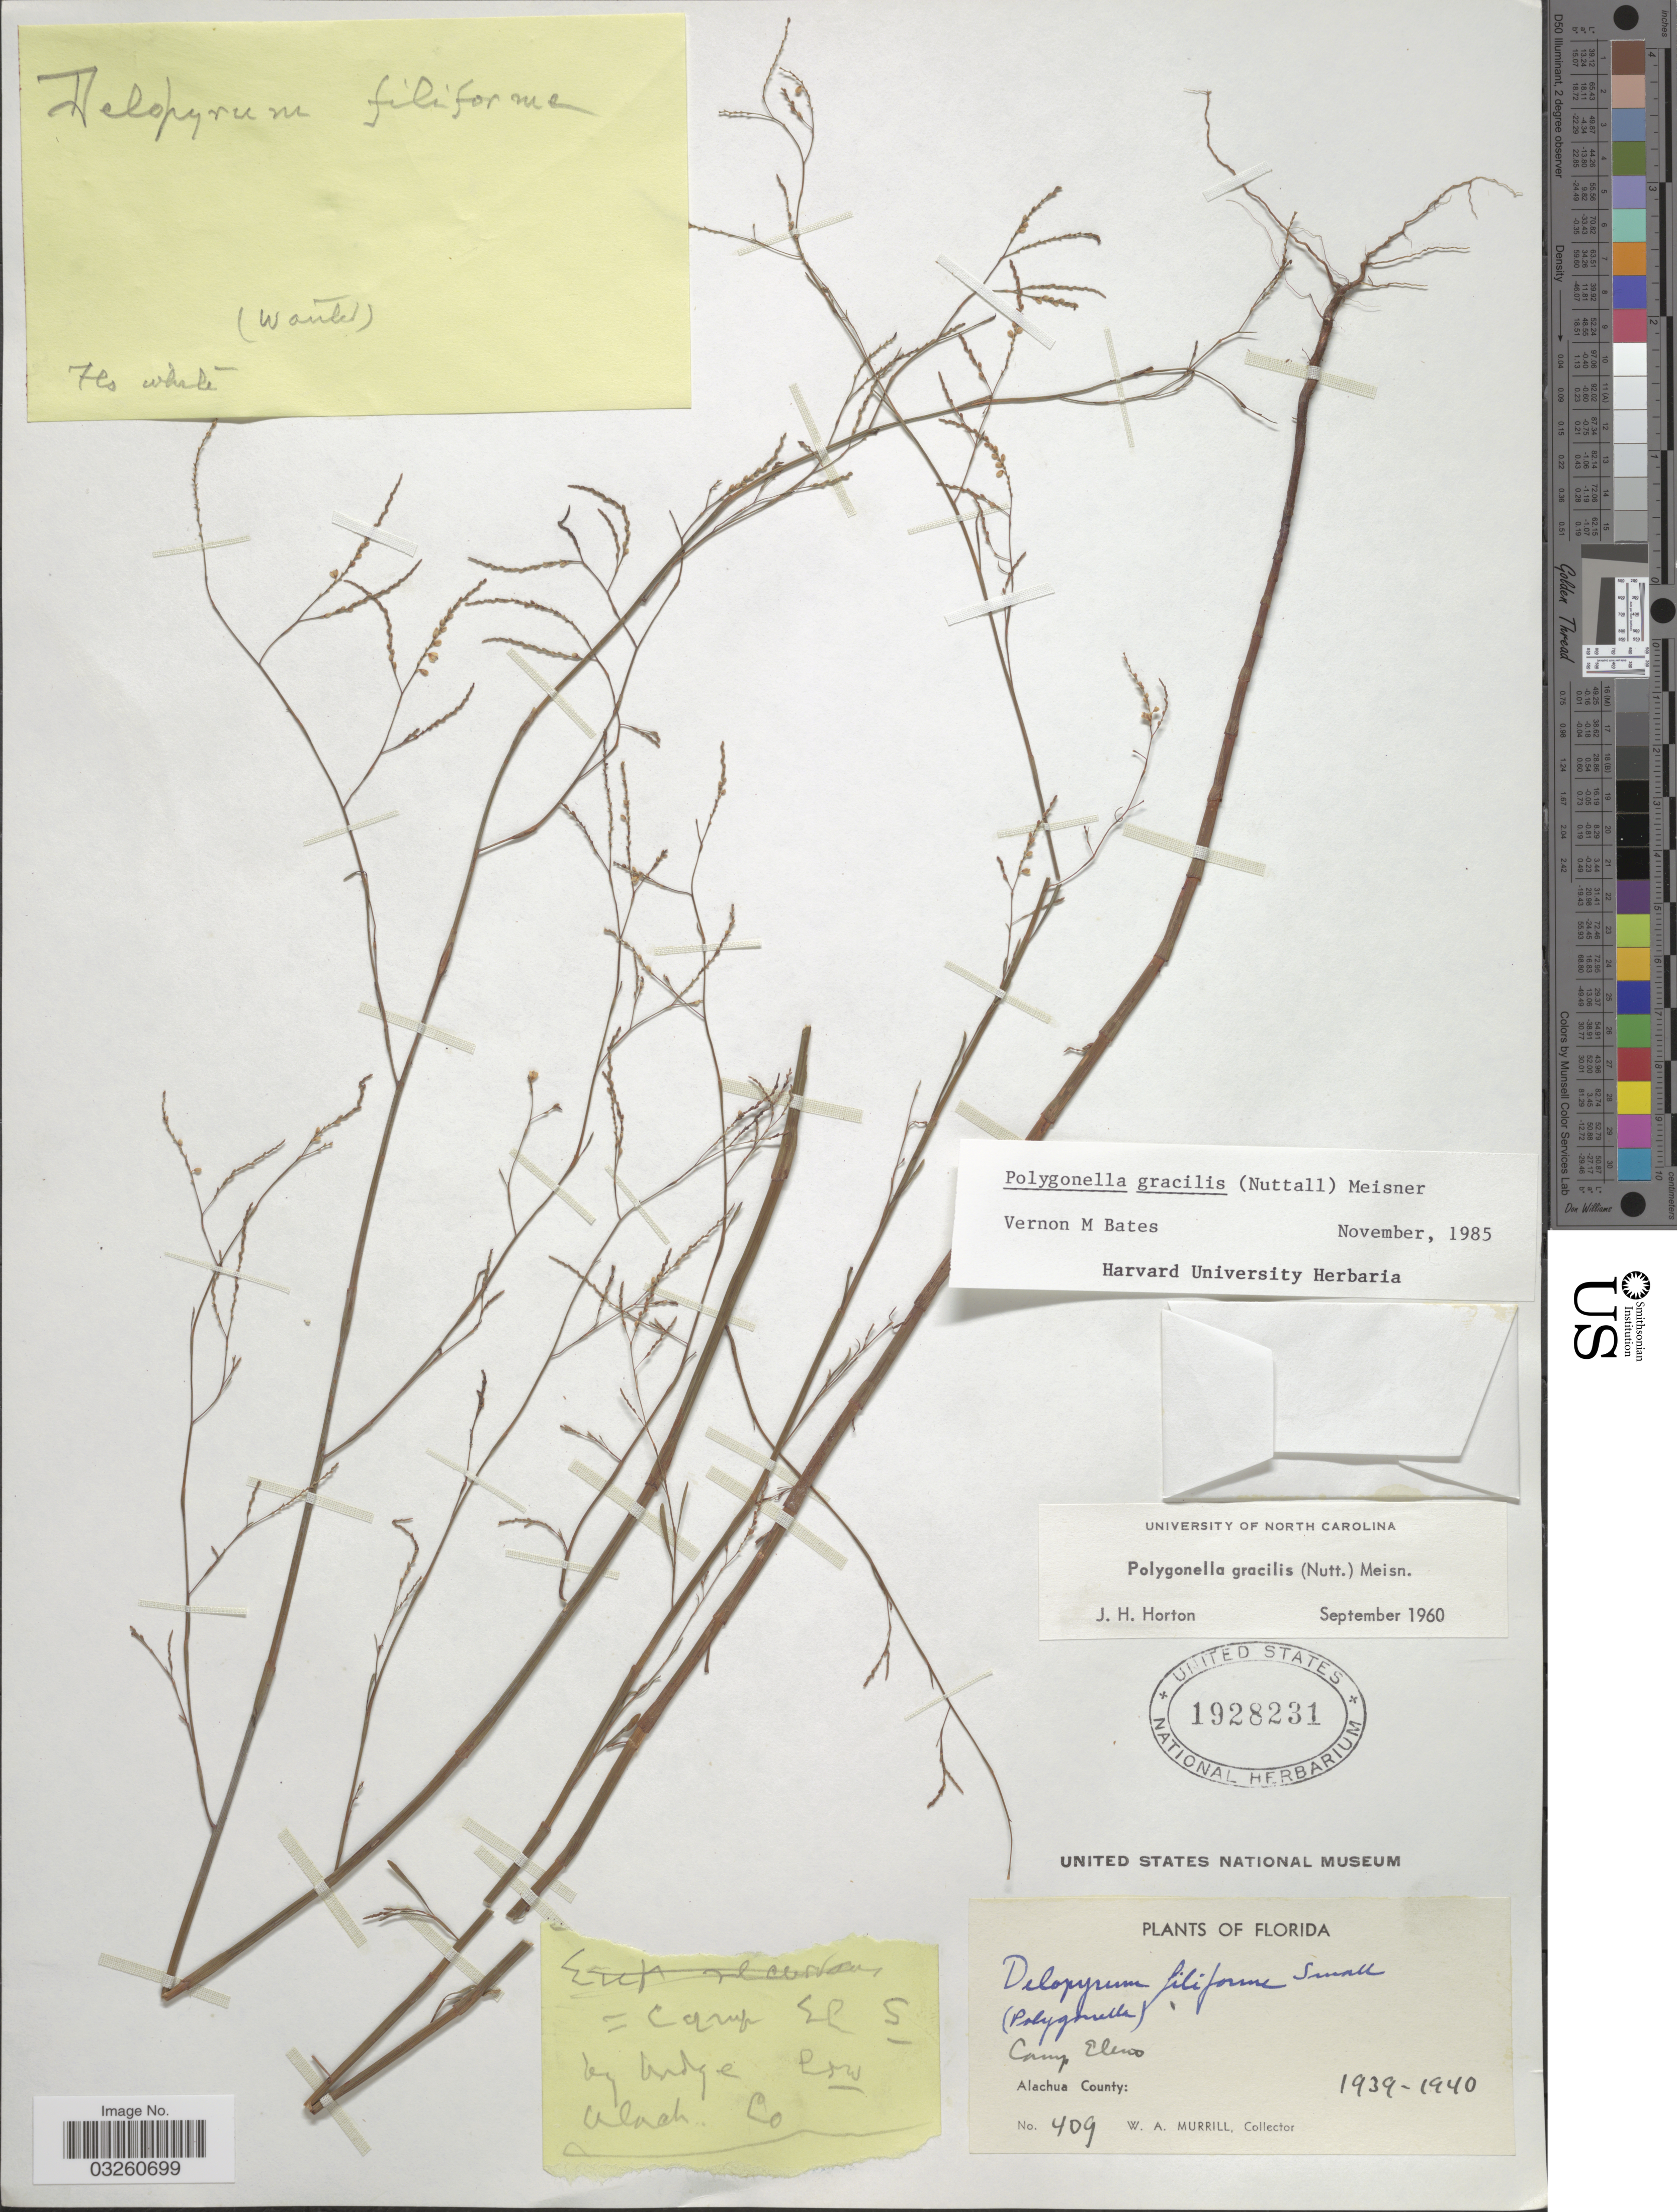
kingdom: Plantae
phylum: Tracheophyta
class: Magnoliopsida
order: Caryophyllales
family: Polygonaceae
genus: Polygonella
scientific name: Polygonella gracilis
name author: (Nutt.) Meisn.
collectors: W. A. Murrill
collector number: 409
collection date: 1939/1940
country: United States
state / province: Florida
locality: Camp Eleno. Alachua County.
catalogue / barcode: US 1928231